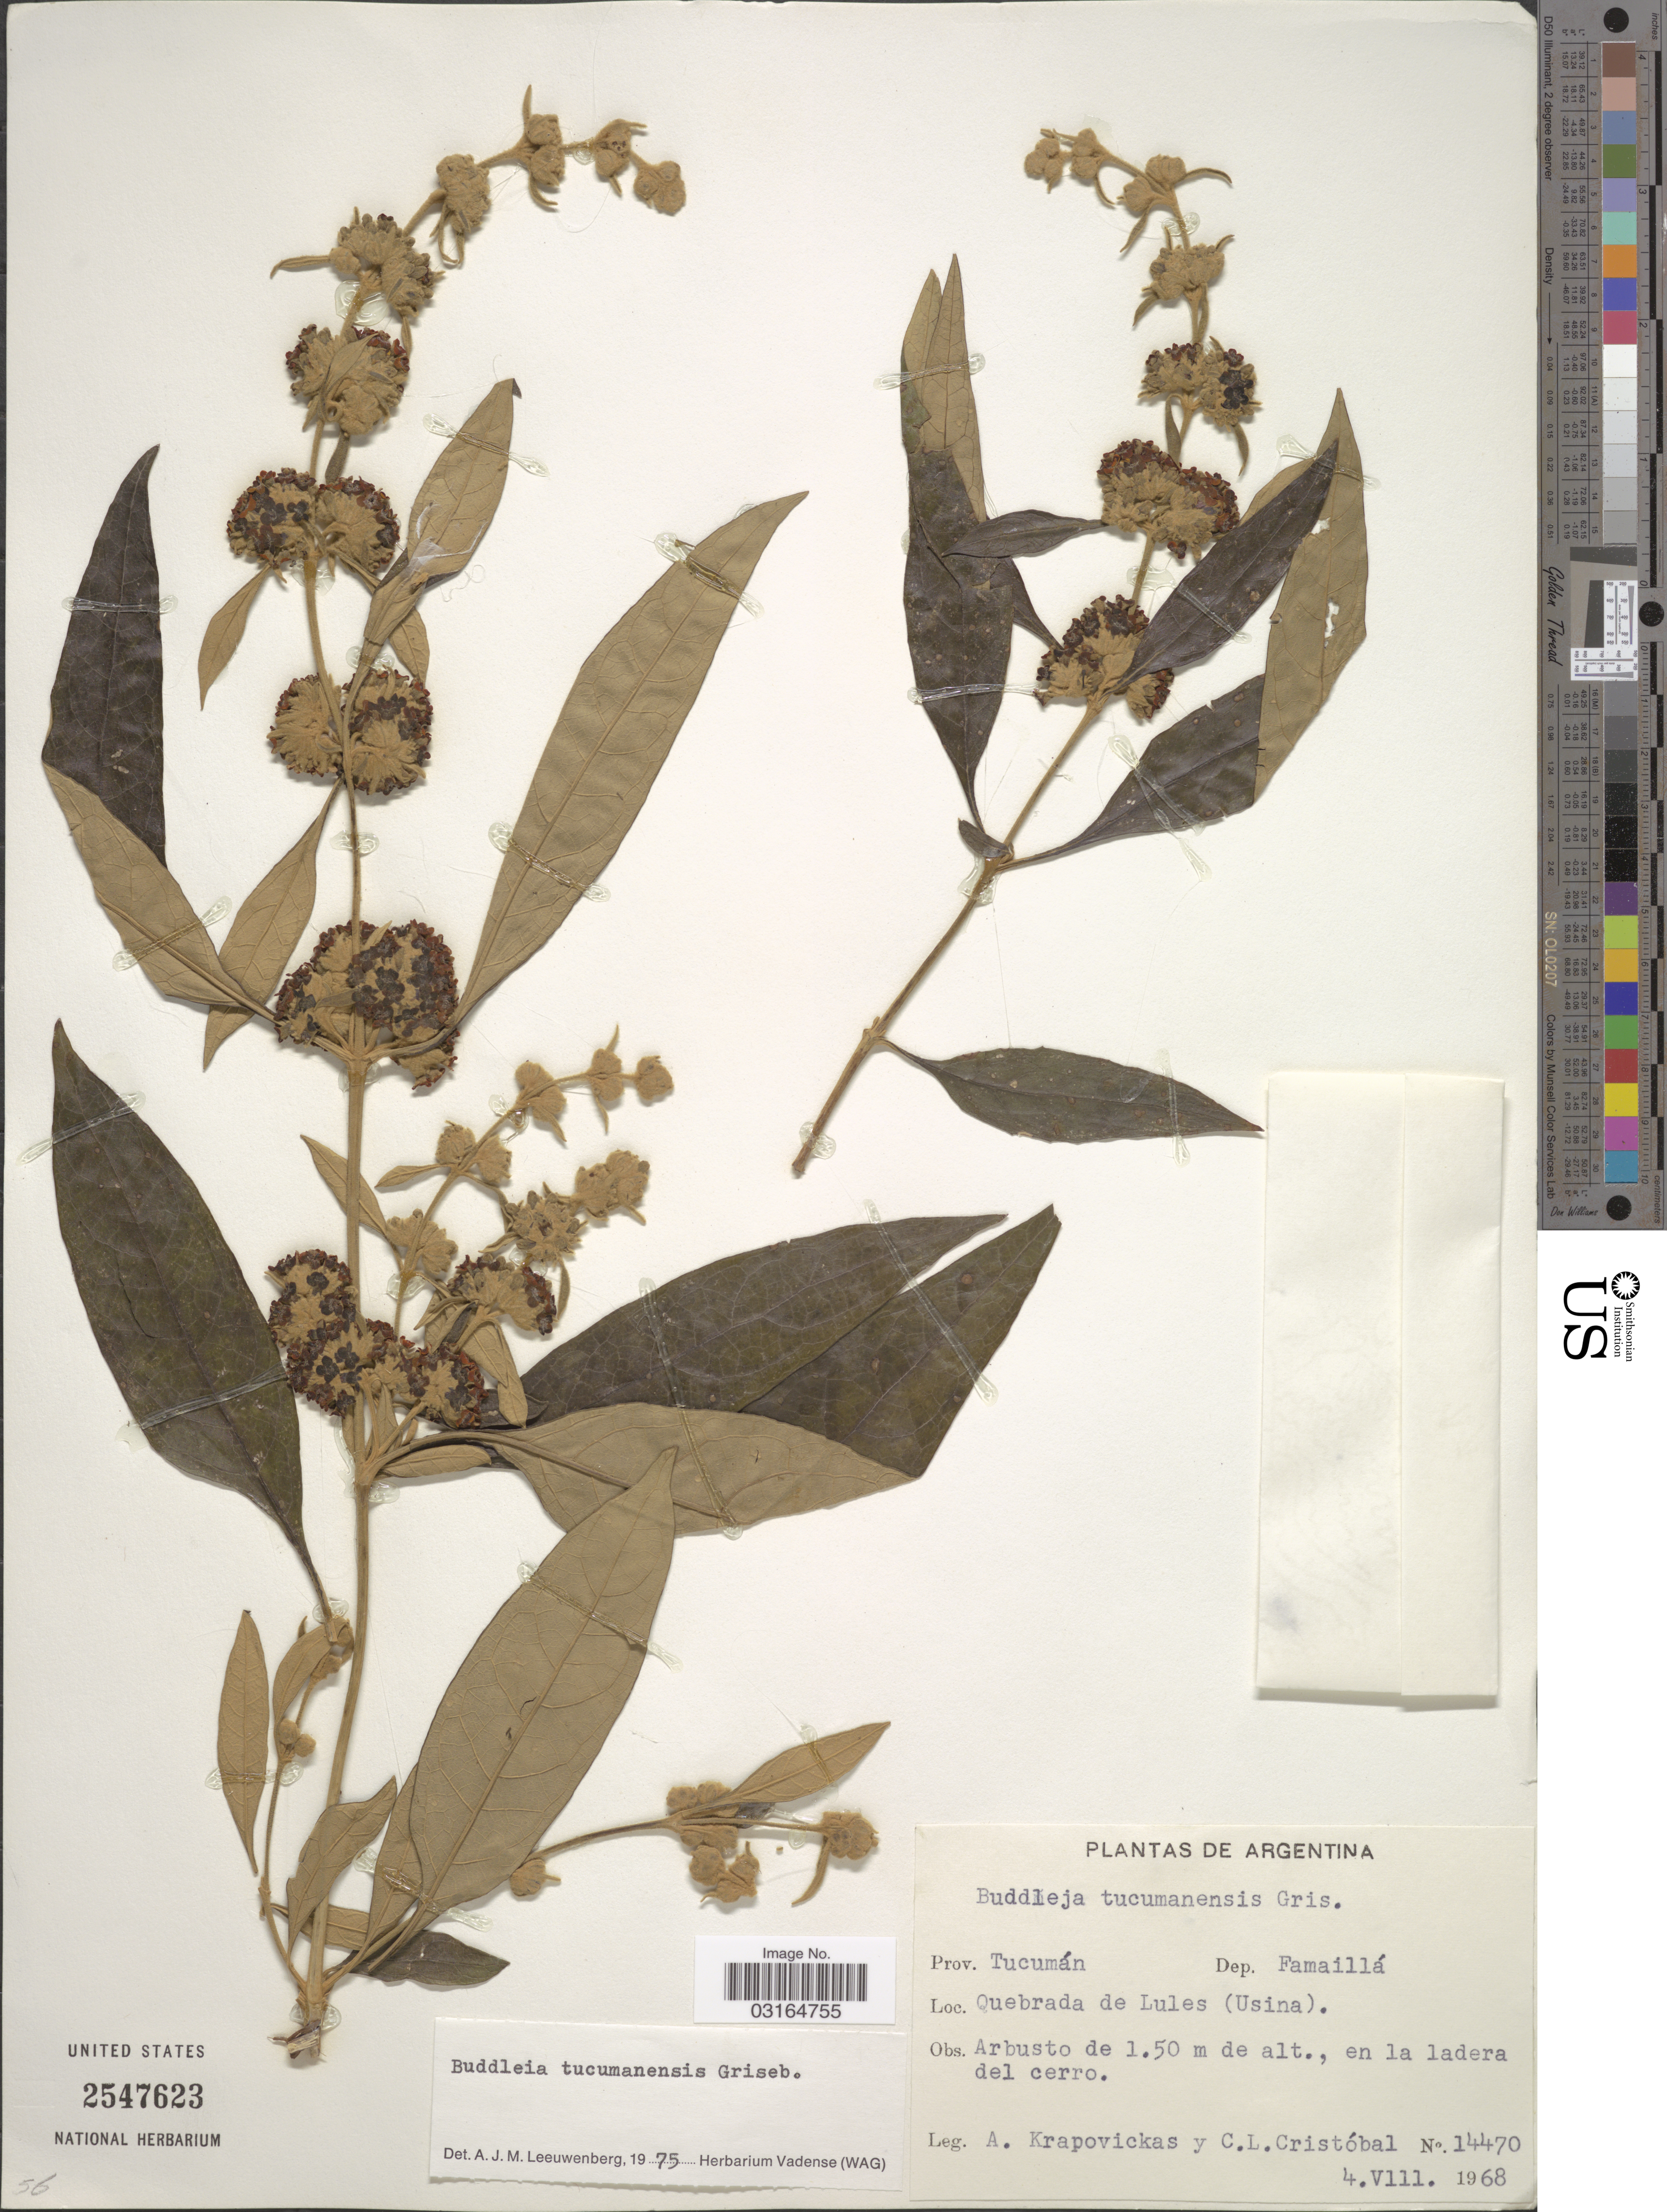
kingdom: Plantae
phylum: Tracheophyta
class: Magnoliopsida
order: Lamiales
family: Scrophulariaceae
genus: Buddleja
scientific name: Buddleja tucumanensis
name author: Griseb.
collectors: A. Krapovickas & C. L. Cristóbal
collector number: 14470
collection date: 1968-08-04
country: Argentina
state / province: Tucuman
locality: Dep. Famaillá. Quebrada de Lules (Usina).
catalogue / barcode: US 2547623